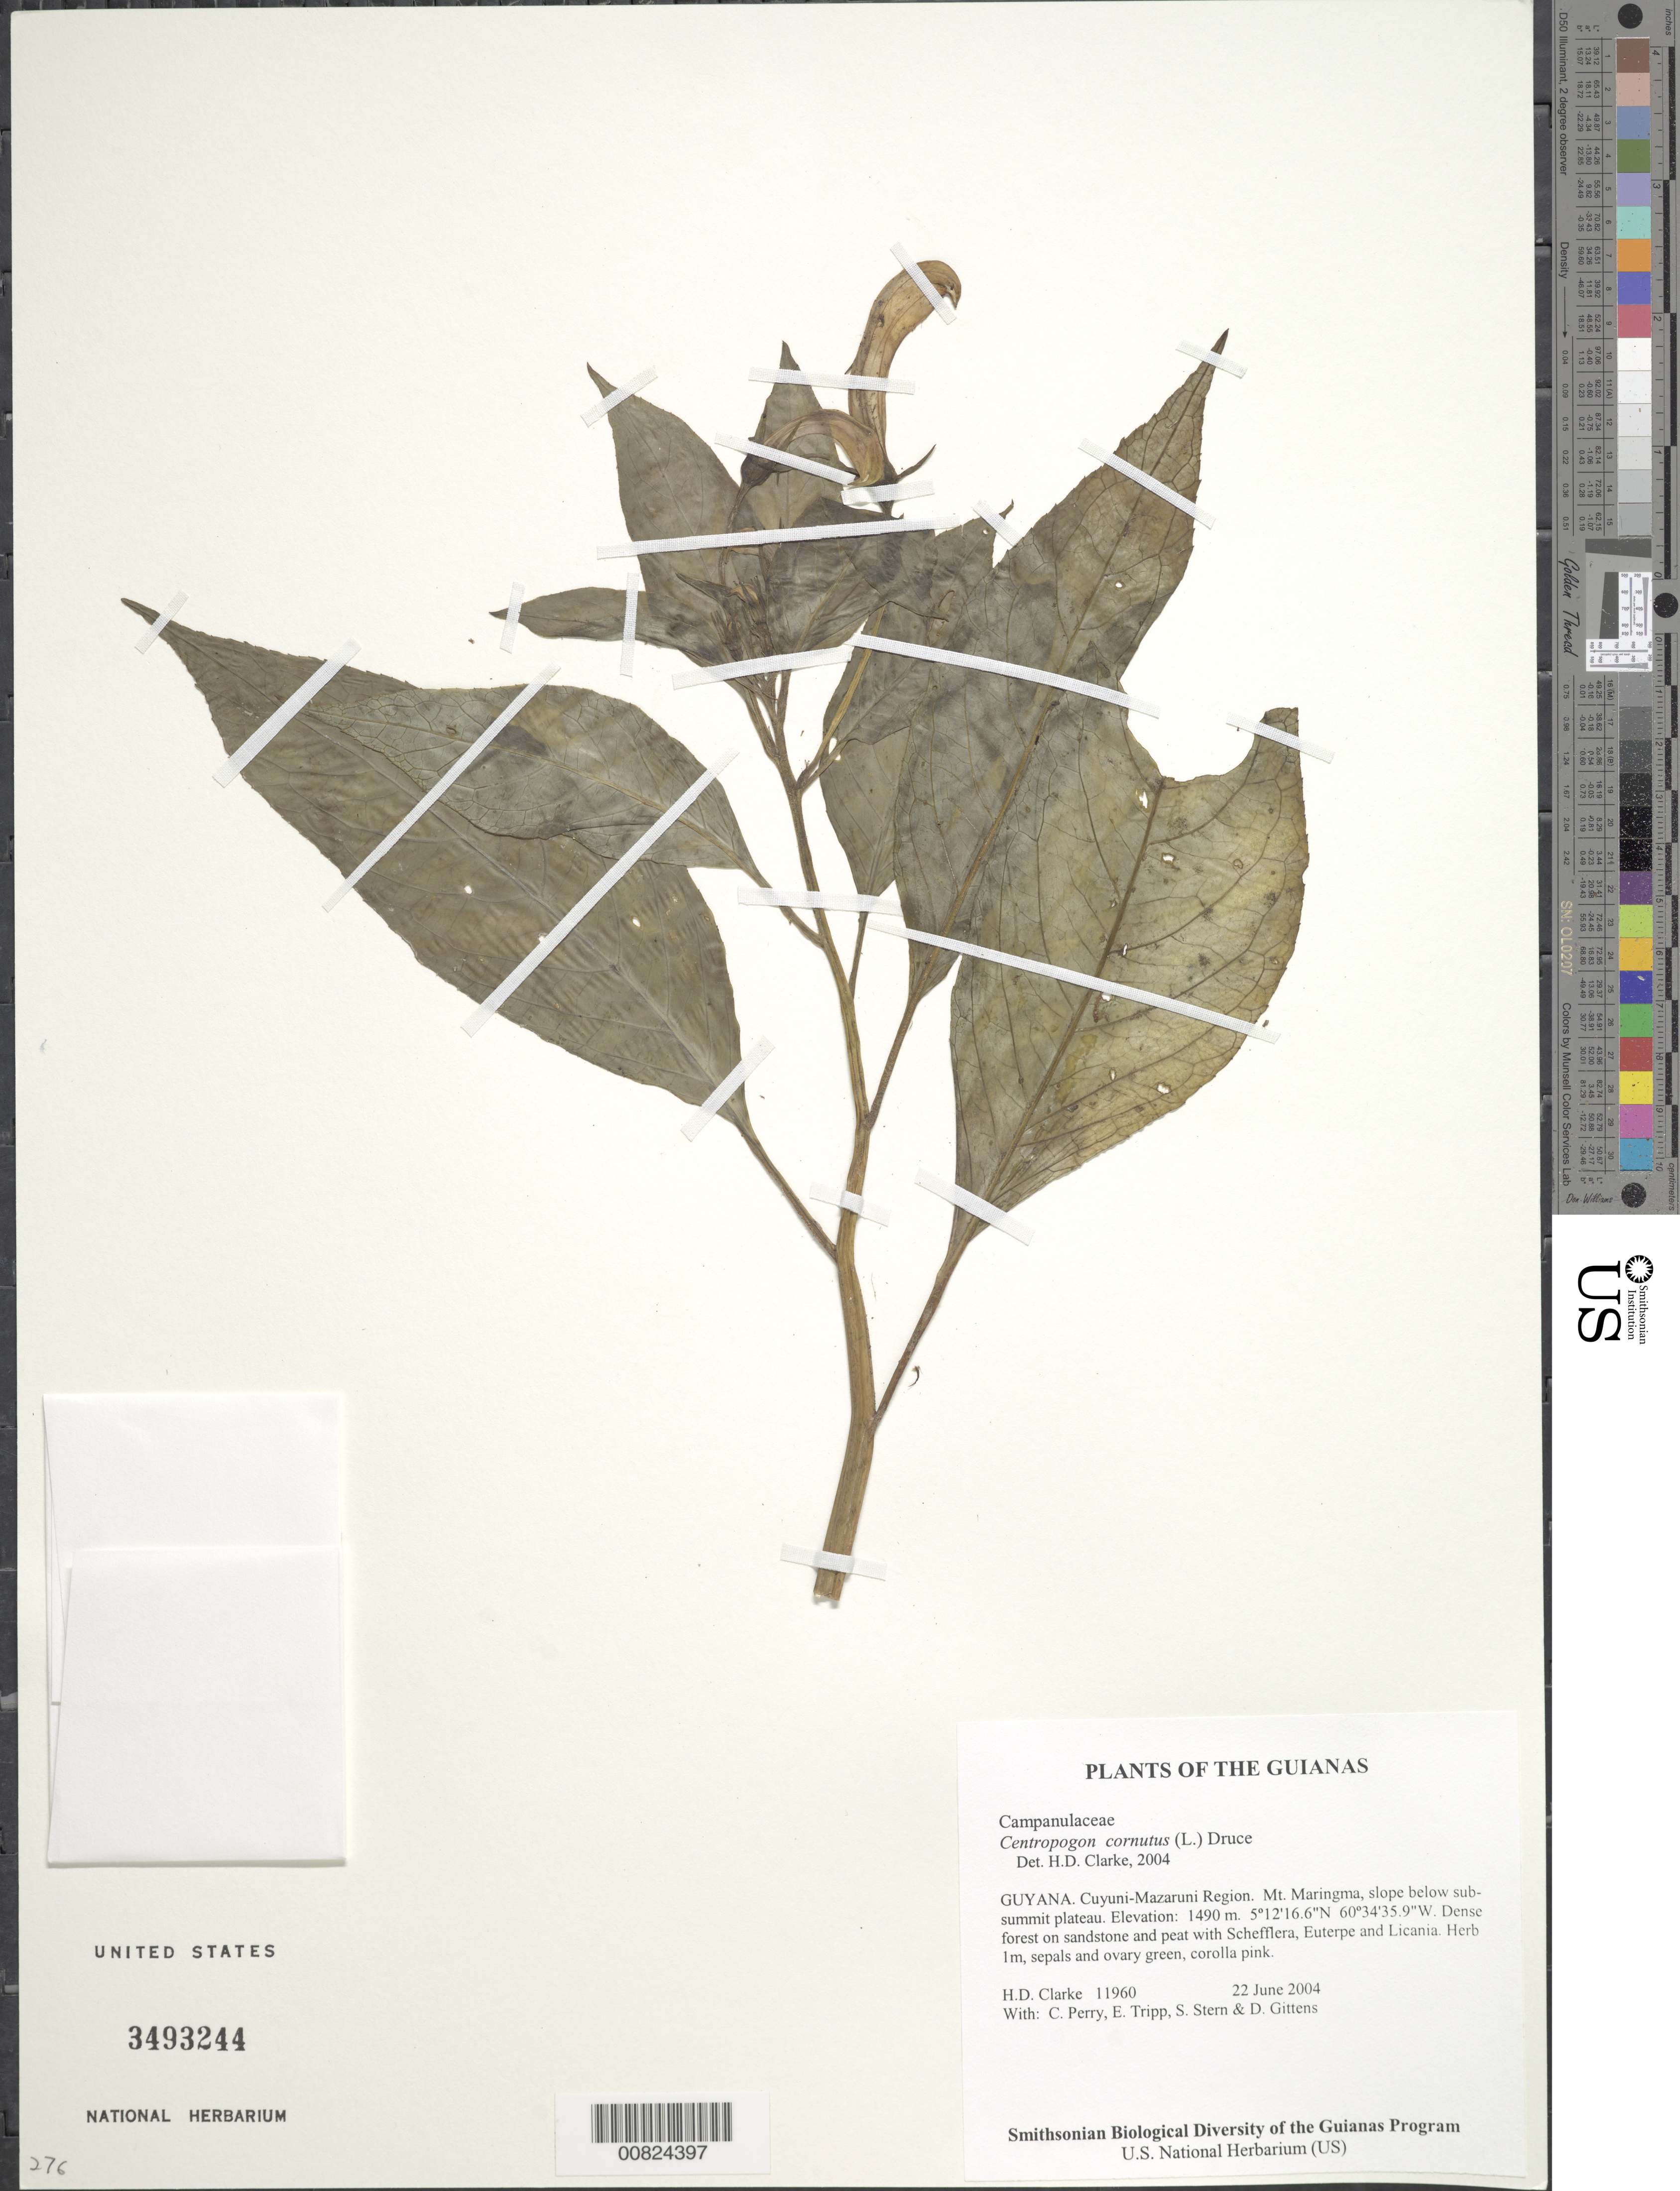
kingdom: Plantae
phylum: Tracheophyta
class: Magnoliopsida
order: Asterales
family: Campanulaceae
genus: Centropogon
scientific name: Centropogon cornutus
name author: (L.) Druce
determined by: Clarke, H. D., University of North Carolina (Asheville)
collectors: H. D. Clarke, C. Perry, E. Tripp, S. R. Stern & D. Gittens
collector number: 11960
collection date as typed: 22 June 2004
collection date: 2004-06-22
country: Guyana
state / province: Cuyuni-Mazaruni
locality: Mt. Maringma, slope below sub-summit plateau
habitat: Dense forest on sandstone and peat with Schefflera, Euterpe and Licania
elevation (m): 1490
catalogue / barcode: US 3493244